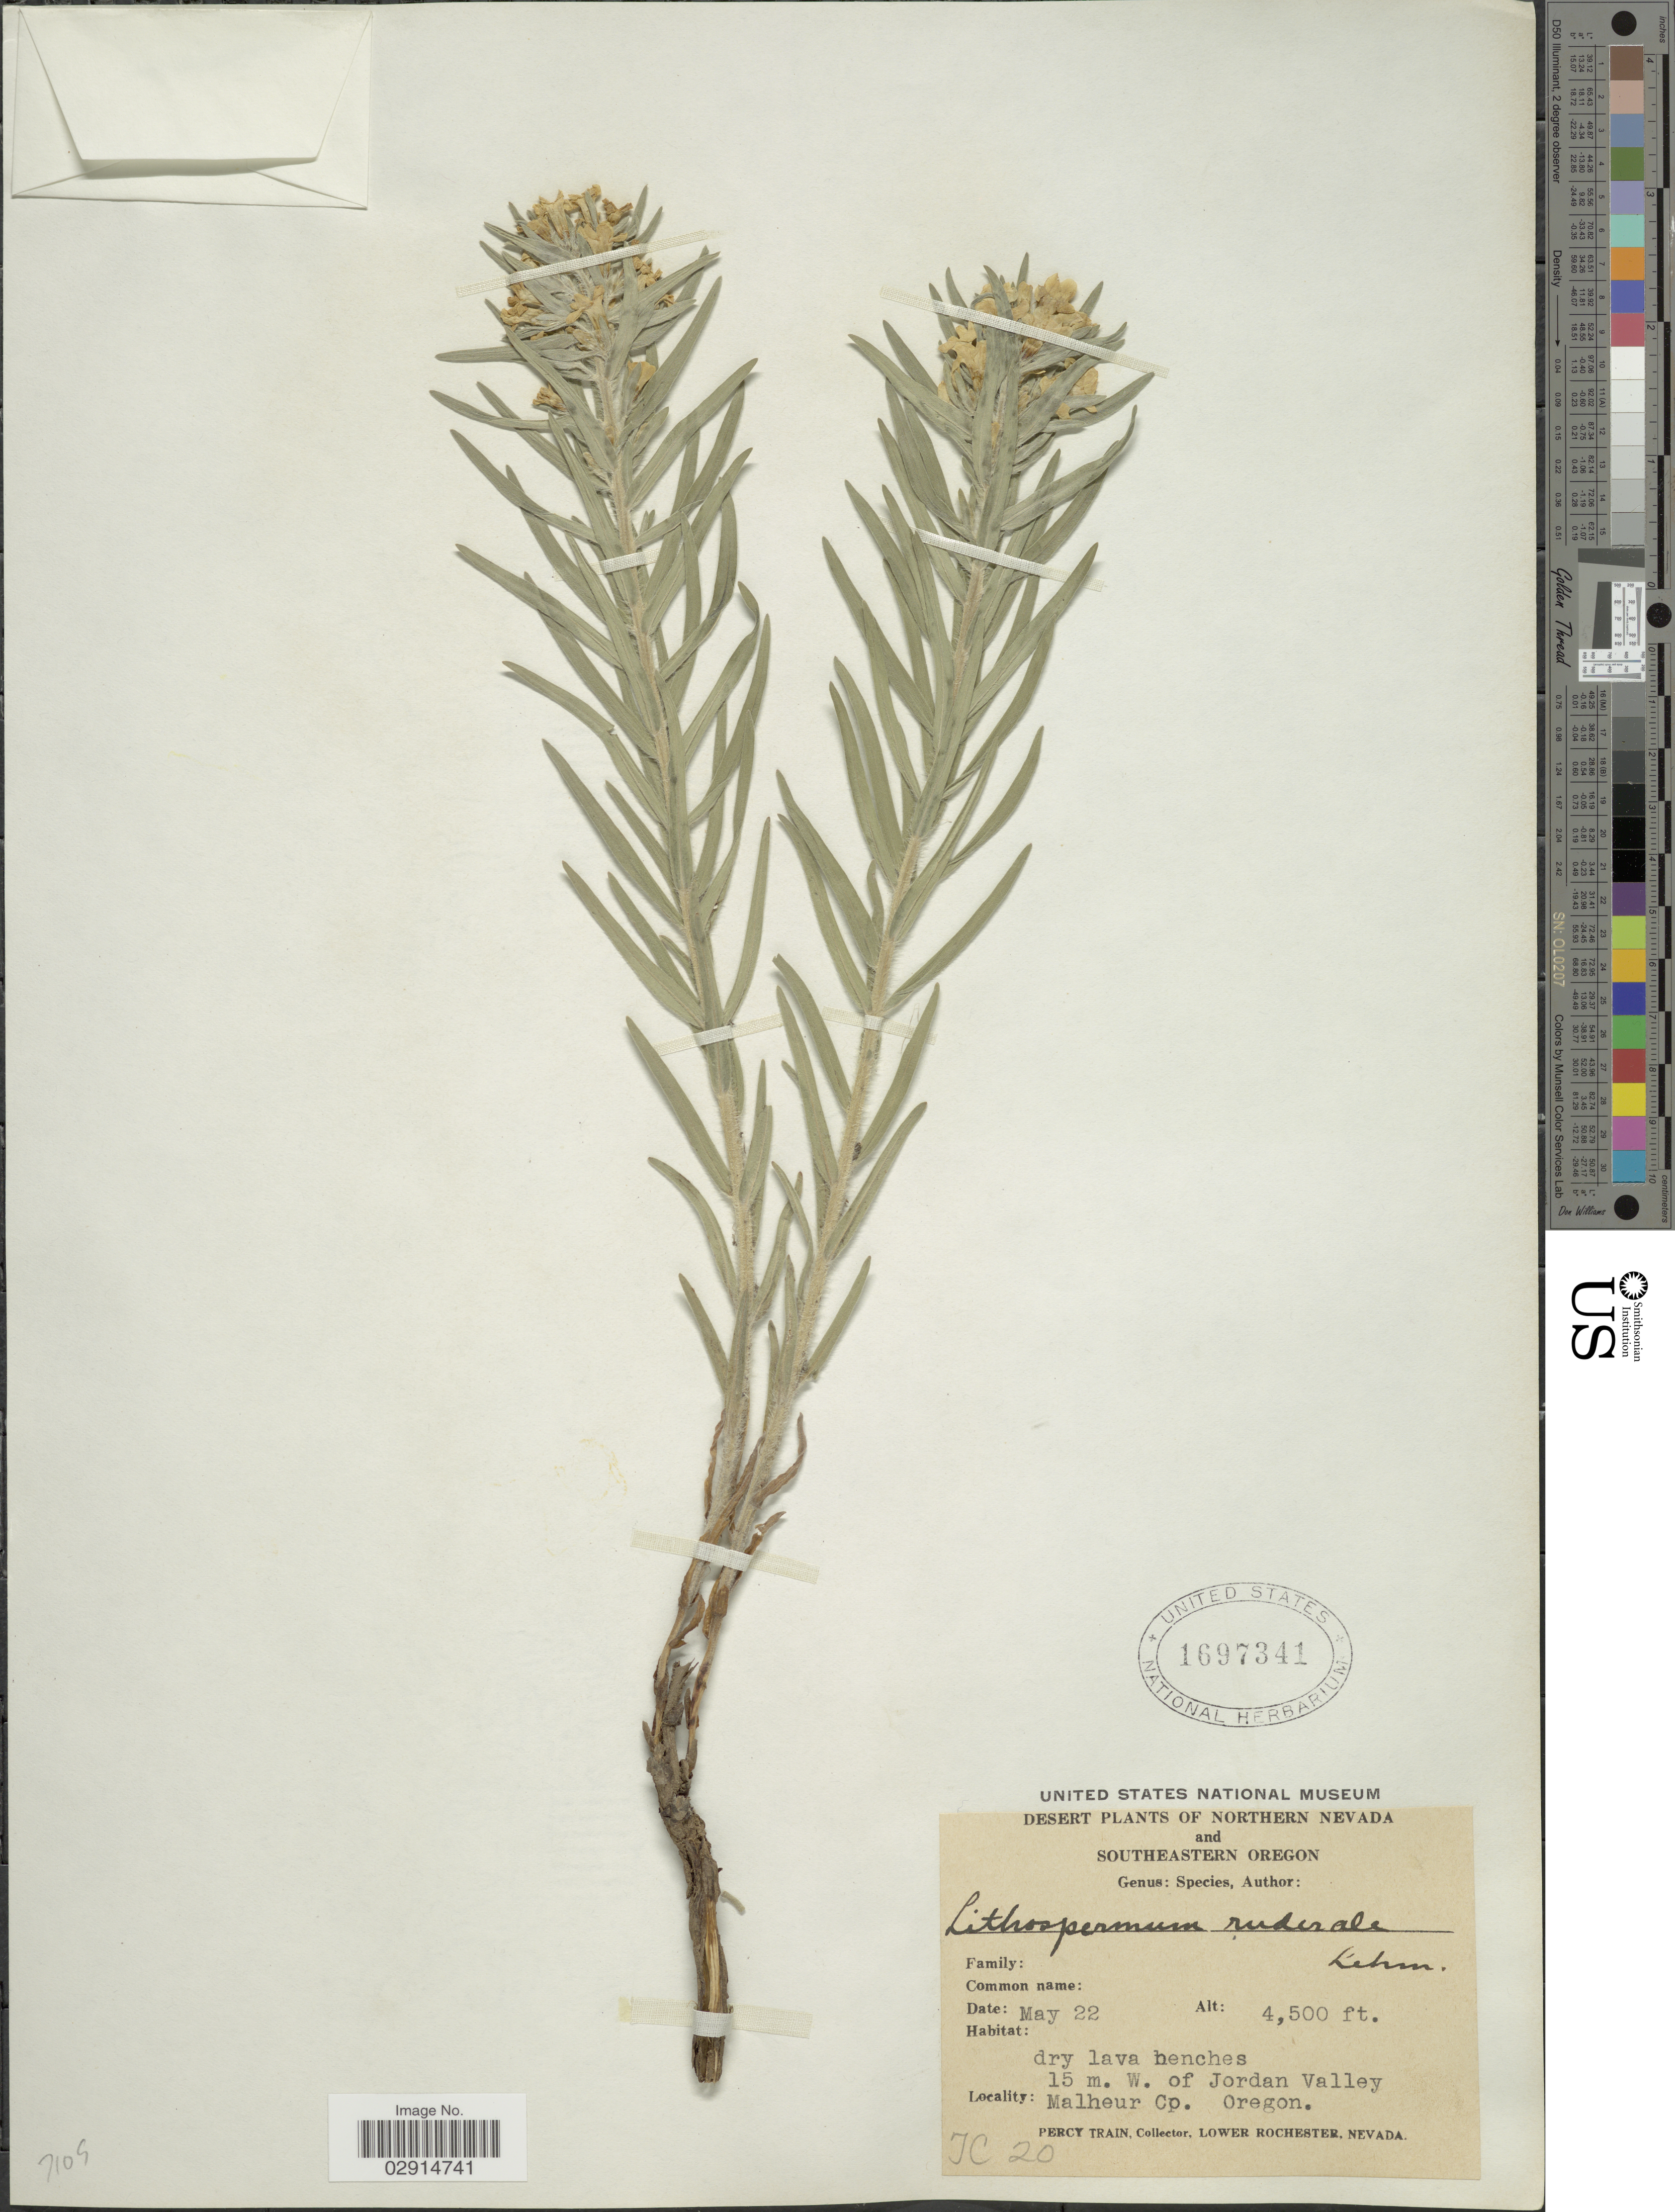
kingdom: Plantae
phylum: Tracheophyta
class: Magnoliopsida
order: Boraginales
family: Boraginaceae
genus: Lithospermum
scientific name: Lithospermum ruderale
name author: Douglas ex Lehm.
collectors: P. Train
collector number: JC20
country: United States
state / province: Oregon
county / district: Malheur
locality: Southeastern Oregon, 15 m. W. of Jordan Valley, Malheur Co.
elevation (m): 1372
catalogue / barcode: US 1697341